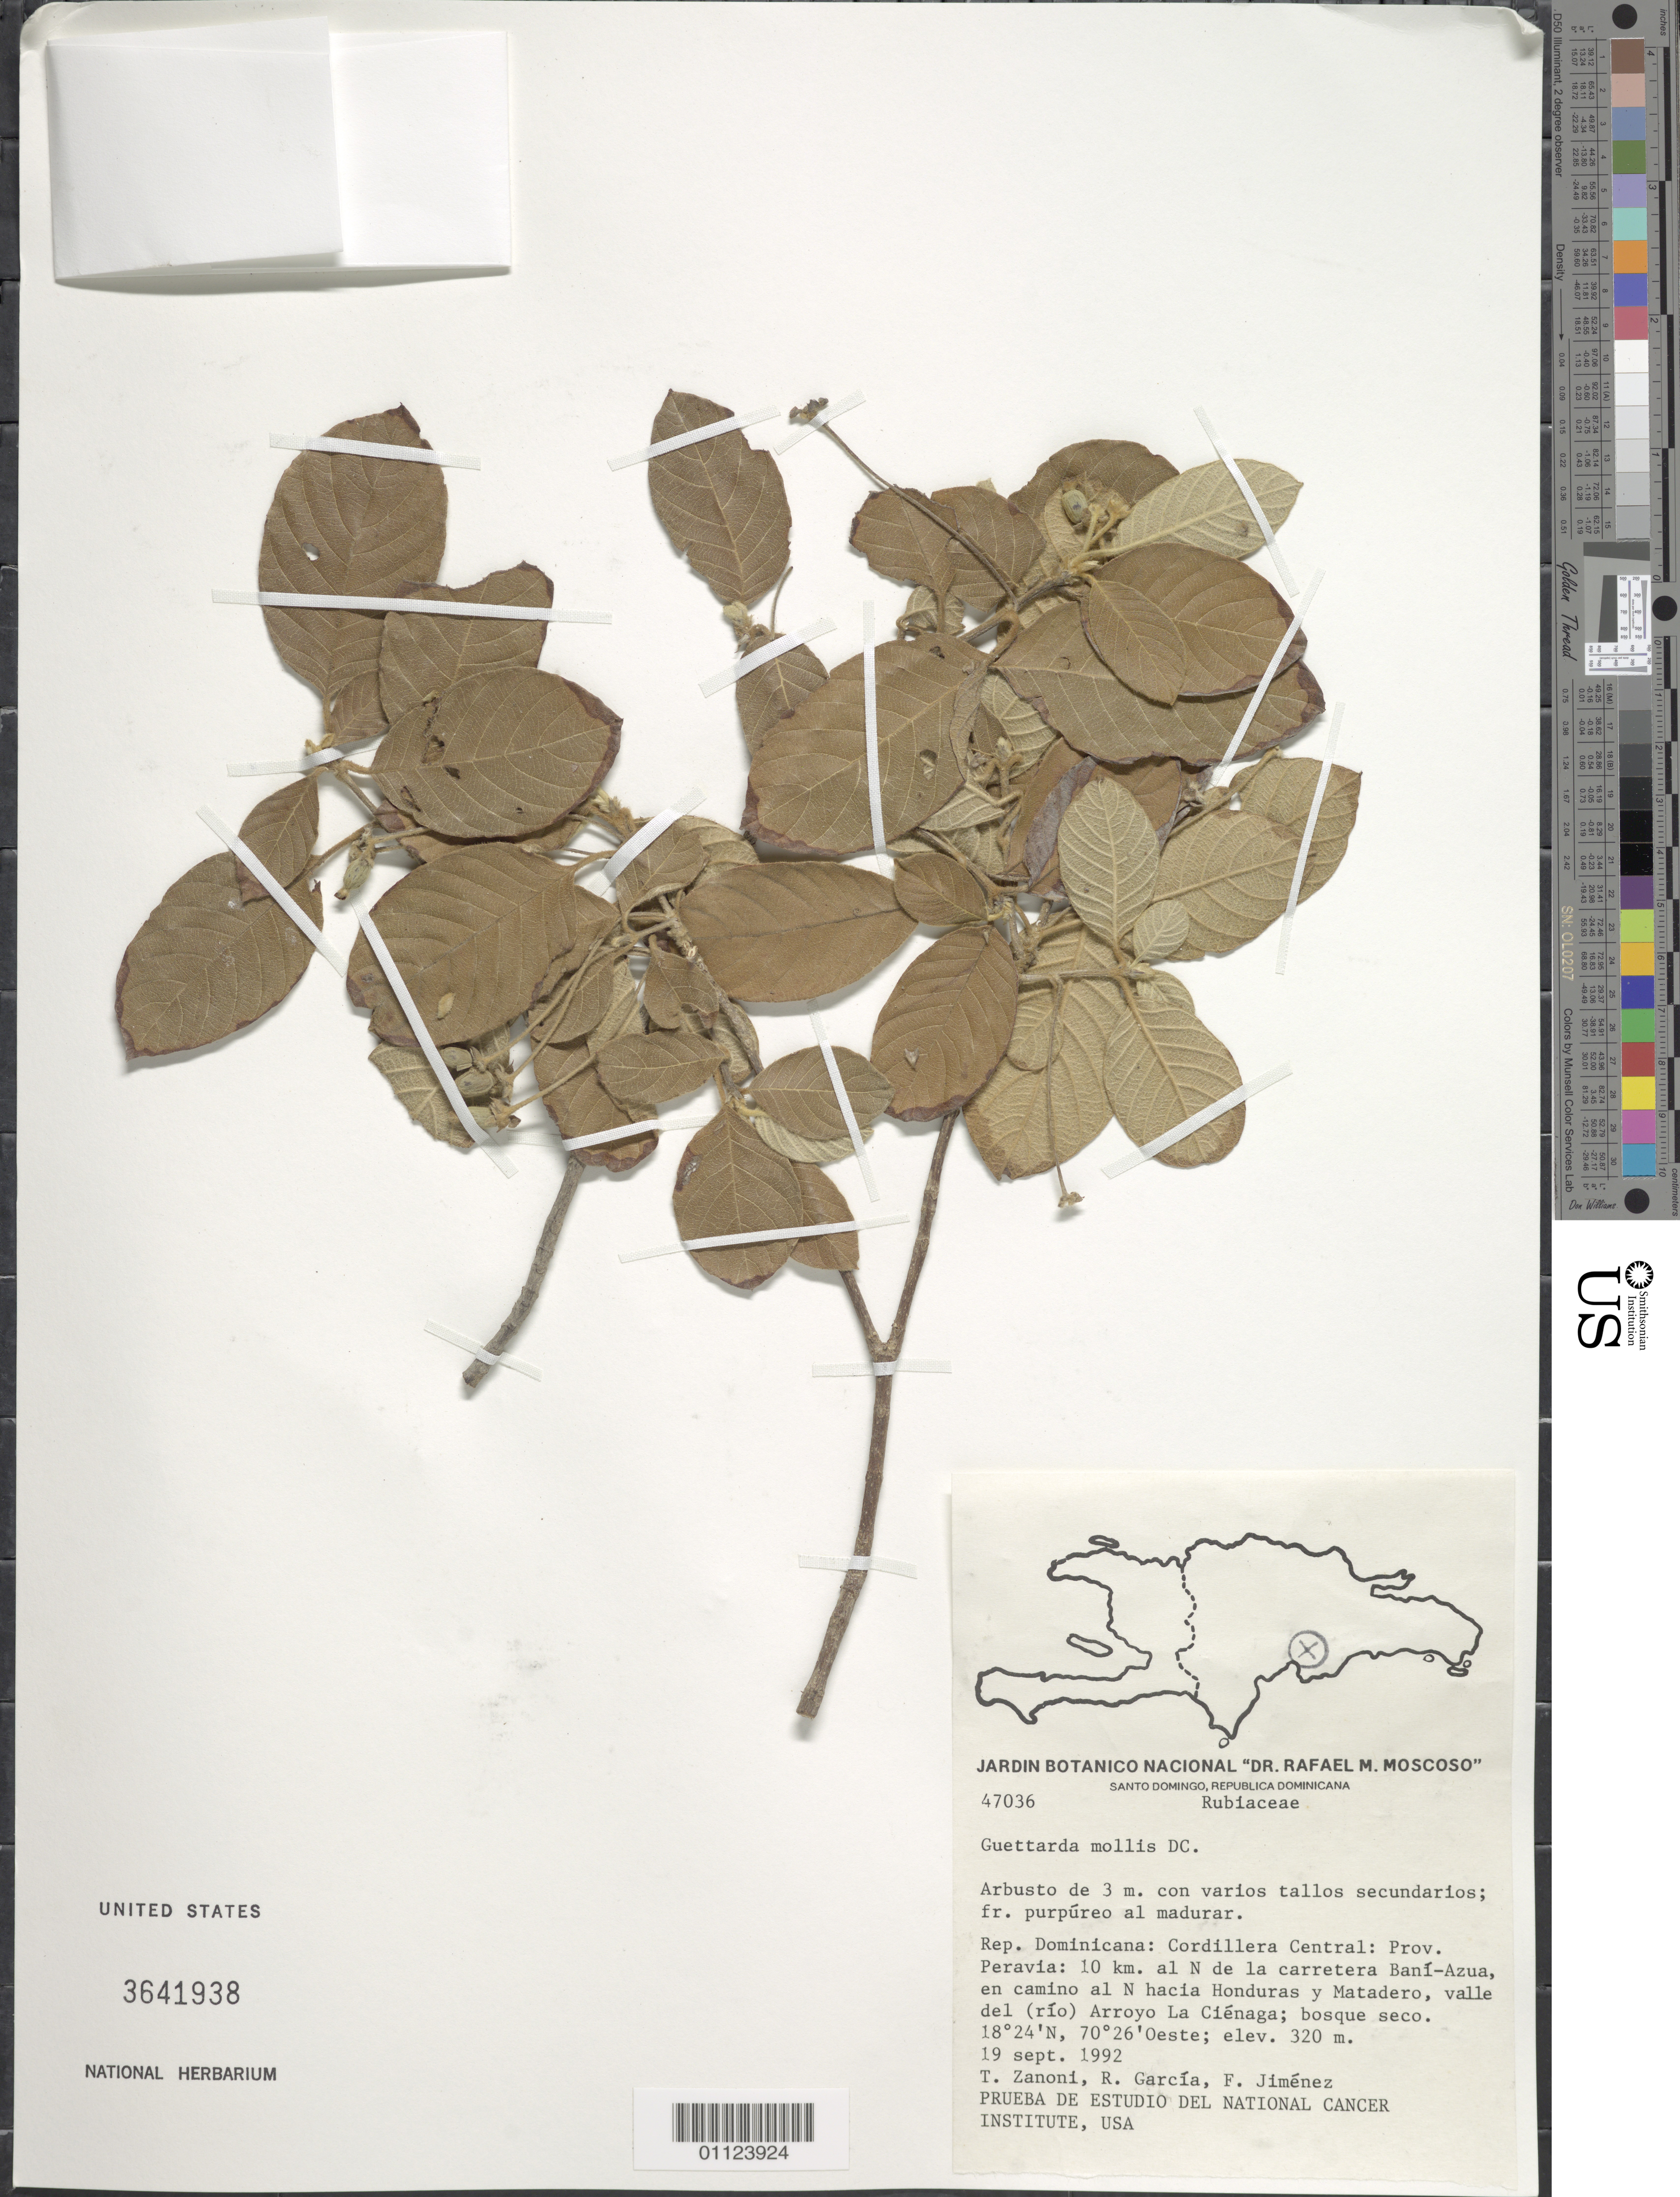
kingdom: Plantae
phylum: Tracheophyta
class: Magnoliopsida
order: Gentianales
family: Rubiaceae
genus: Guettarda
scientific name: Guettarda mollis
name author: DC.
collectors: T. A. Zanoni, R. Garcia & F. Jiménez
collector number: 47036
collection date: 1992-09-19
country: Dominican Republic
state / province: Peravia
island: Hispaniola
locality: Cordillera Central, 10 km al N de la carretera Baní-Azua, en camino al N hacia Honduras y Matadero, valle del (río) Arroyo La Ciénaga.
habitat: Bosque seco; orilla del río.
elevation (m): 320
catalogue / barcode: US 3641938